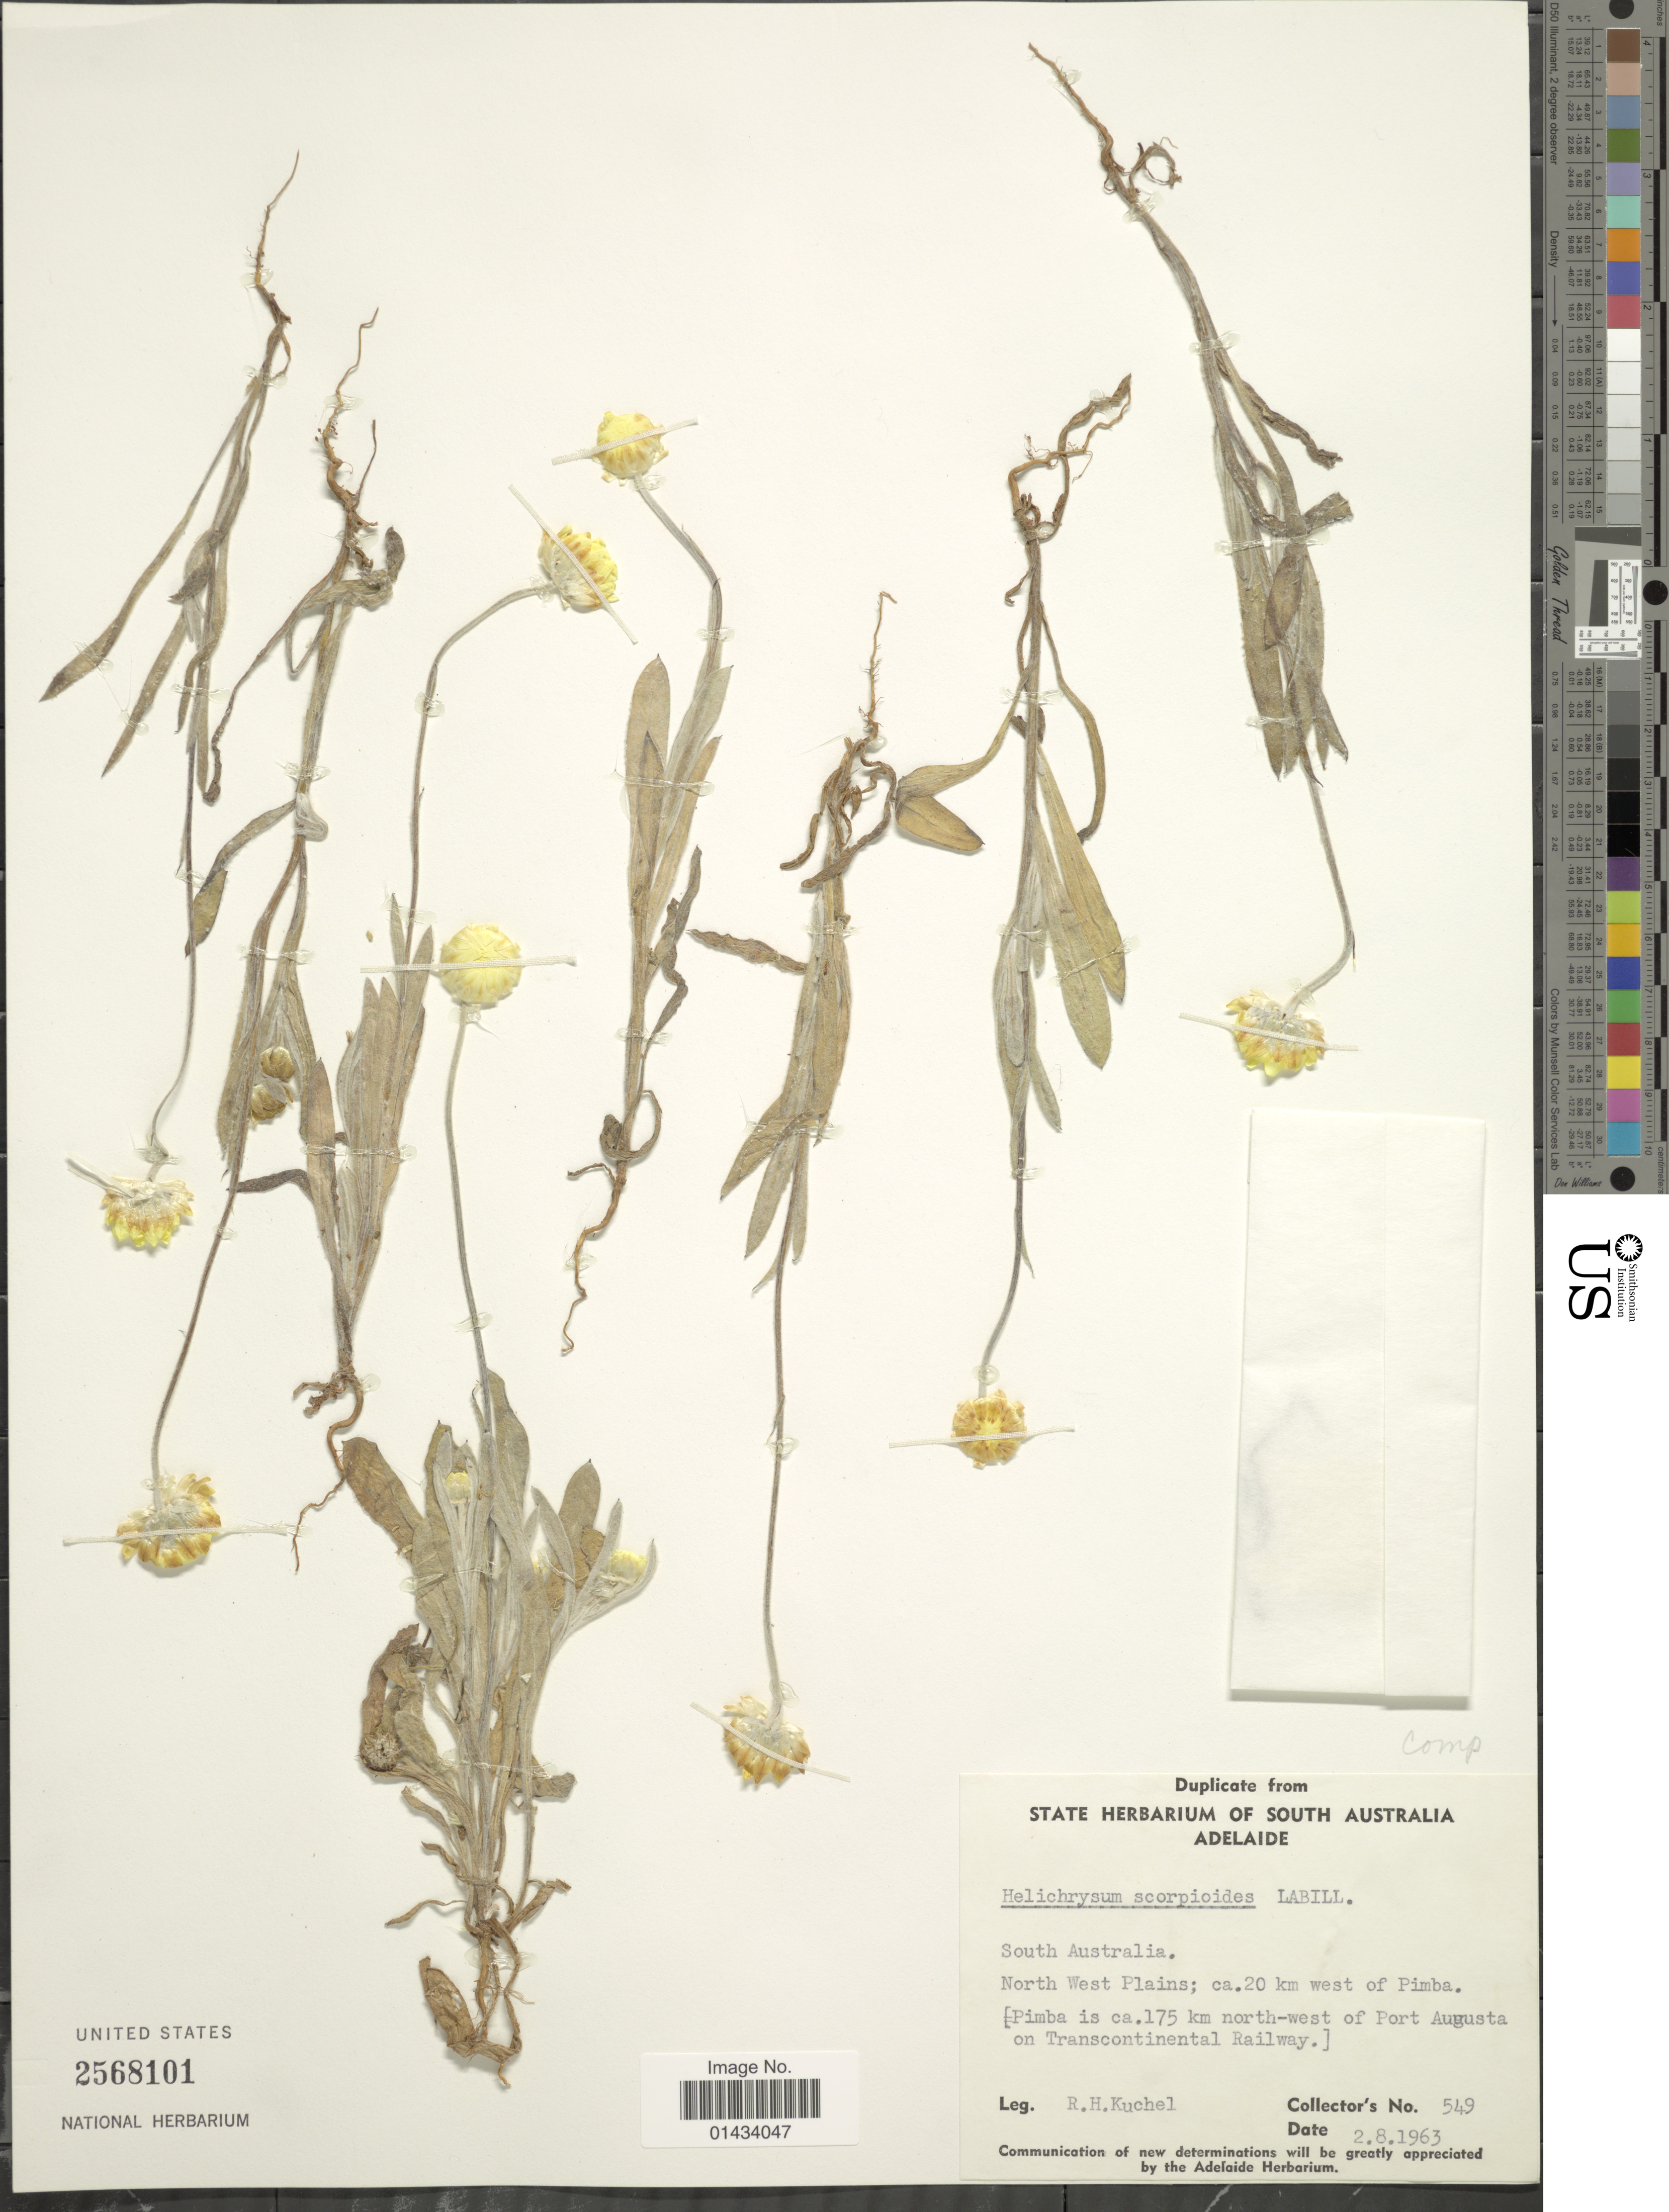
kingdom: Plantae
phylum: Tracheophyta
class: Magnoliopsida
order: Asterales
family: Asteraceae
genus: Coronidium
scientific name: Coronidium scorpioides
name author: (Labill.) Paul G. Wilson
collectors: R. Kuchel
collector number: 549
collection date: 1963-08-02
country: Australia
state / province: South Australia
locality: North West Plains; ca. 20 km west of Pimba, (Pimba is ca. 175 km north-west of Port Augusta on Transcontinental Railway)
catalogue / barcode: US 2568101